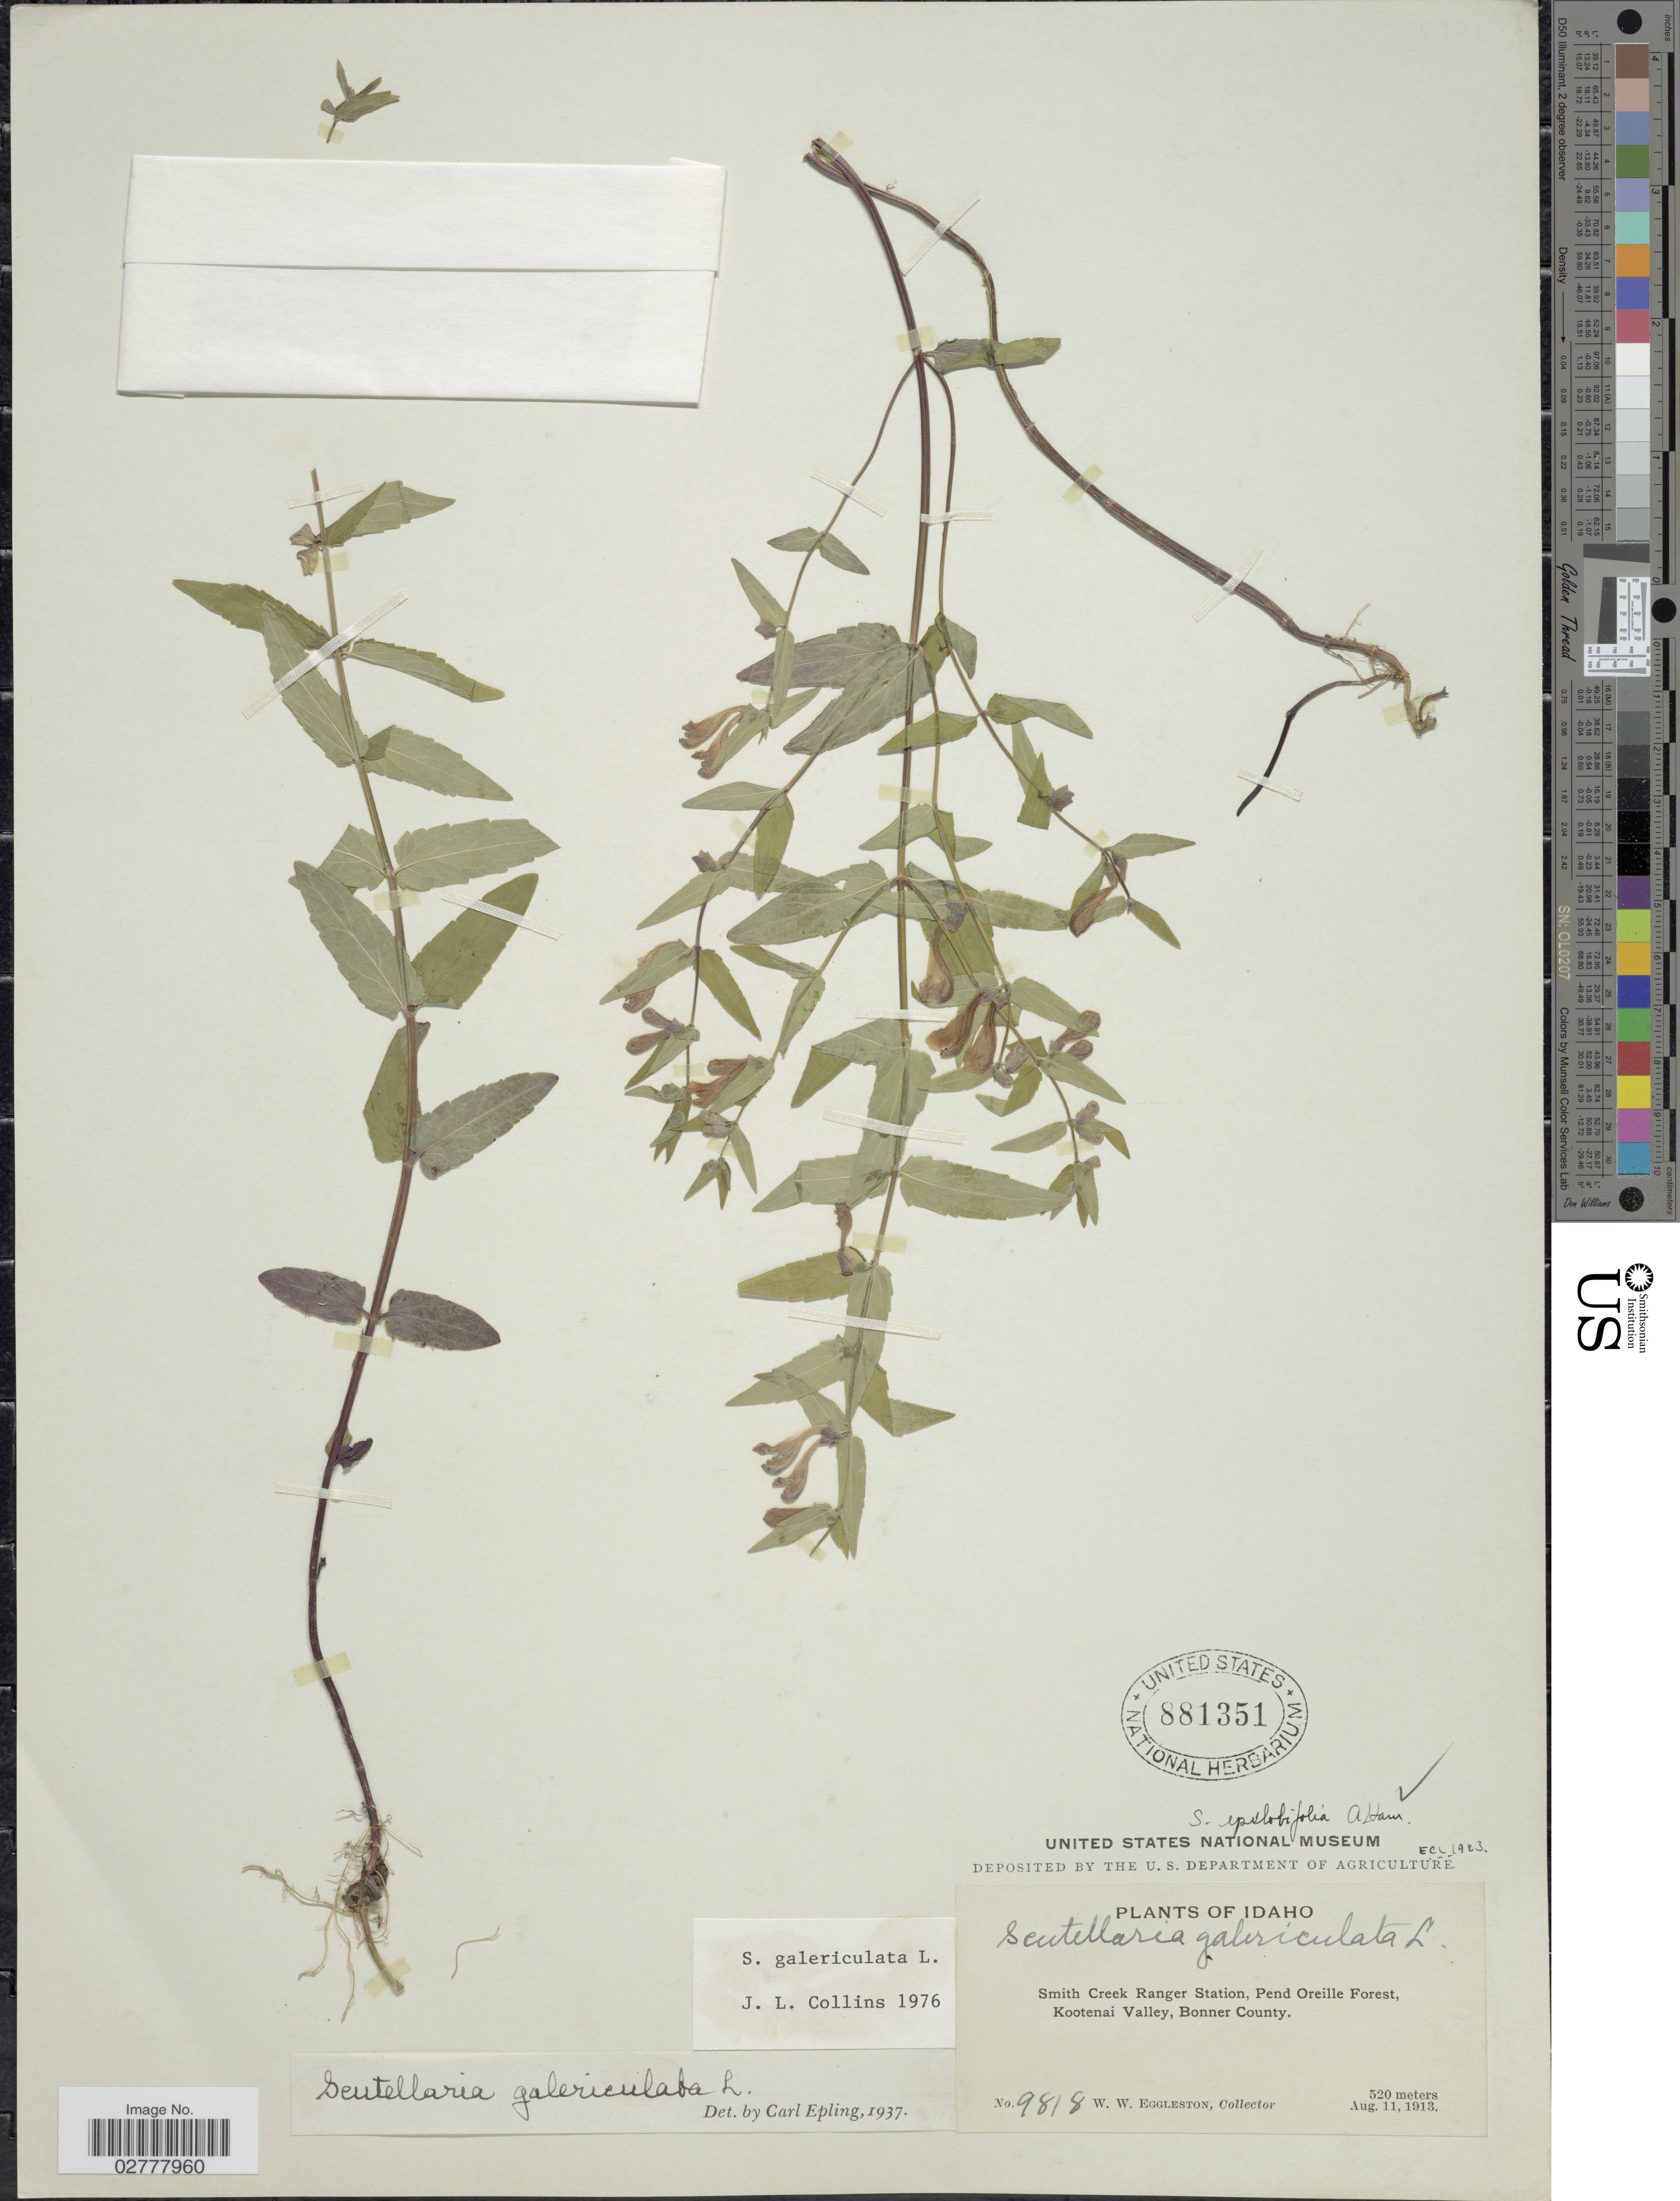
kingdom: Plantae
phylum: Tracheophyta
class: Magnoliopsida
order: Lamiales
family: Lamiaceae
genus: Scutellaria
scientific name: Scutellaria galericulata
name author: L.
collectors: W. W. Eggleston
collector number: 9818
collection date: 1913-08-11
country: United States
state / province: Idaho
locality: Smith Creek Ranger Station, Pend Oreille Forest, Kootenai Valley, Bonner County.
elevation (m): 520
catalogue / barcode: US 881351